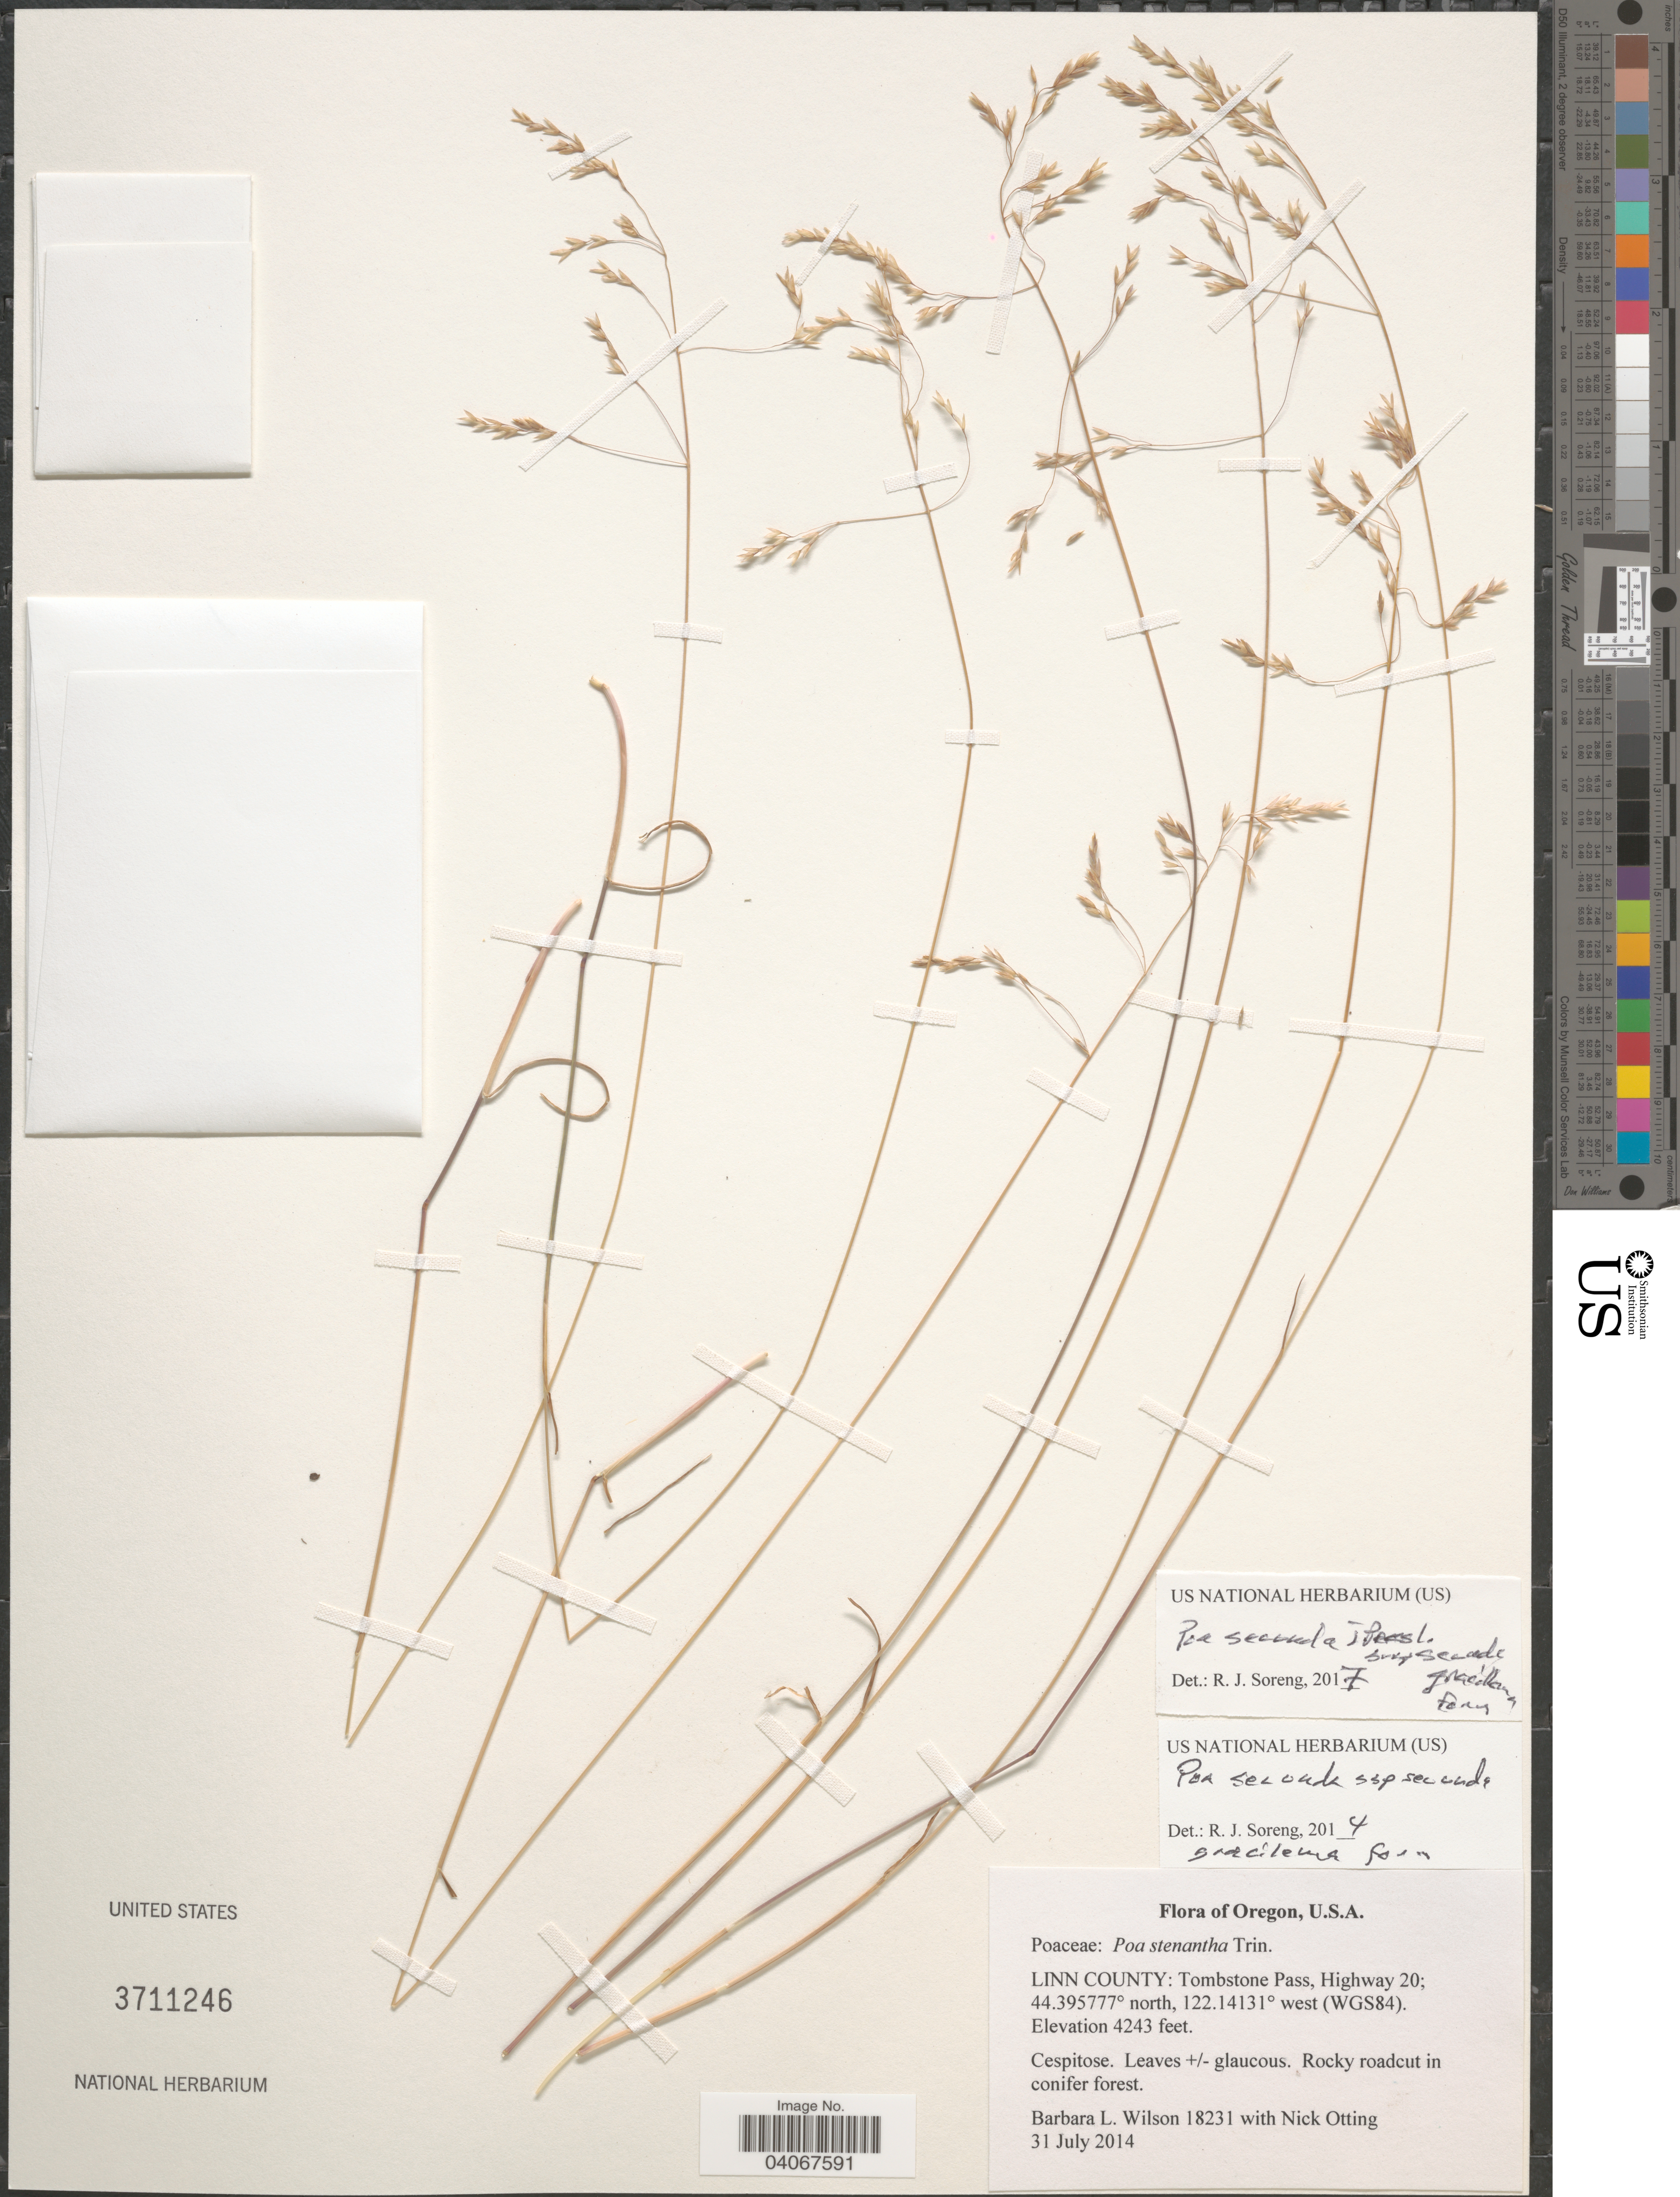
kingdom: Plantae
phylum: Tracheophyta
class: Liliopsida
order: Poales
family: Poaceae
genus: Poa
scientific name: Poa secunda subsp. secunda var. secunda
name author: J. Presl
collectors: B. L. Wilson & N. Otting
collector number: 18231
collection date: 2014-07-31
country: United States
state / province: Oregon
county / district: Linn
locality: Linn County: Tombstone Pass, Highway 20; (WGS84).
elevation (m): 1293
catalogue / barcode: US 3711246